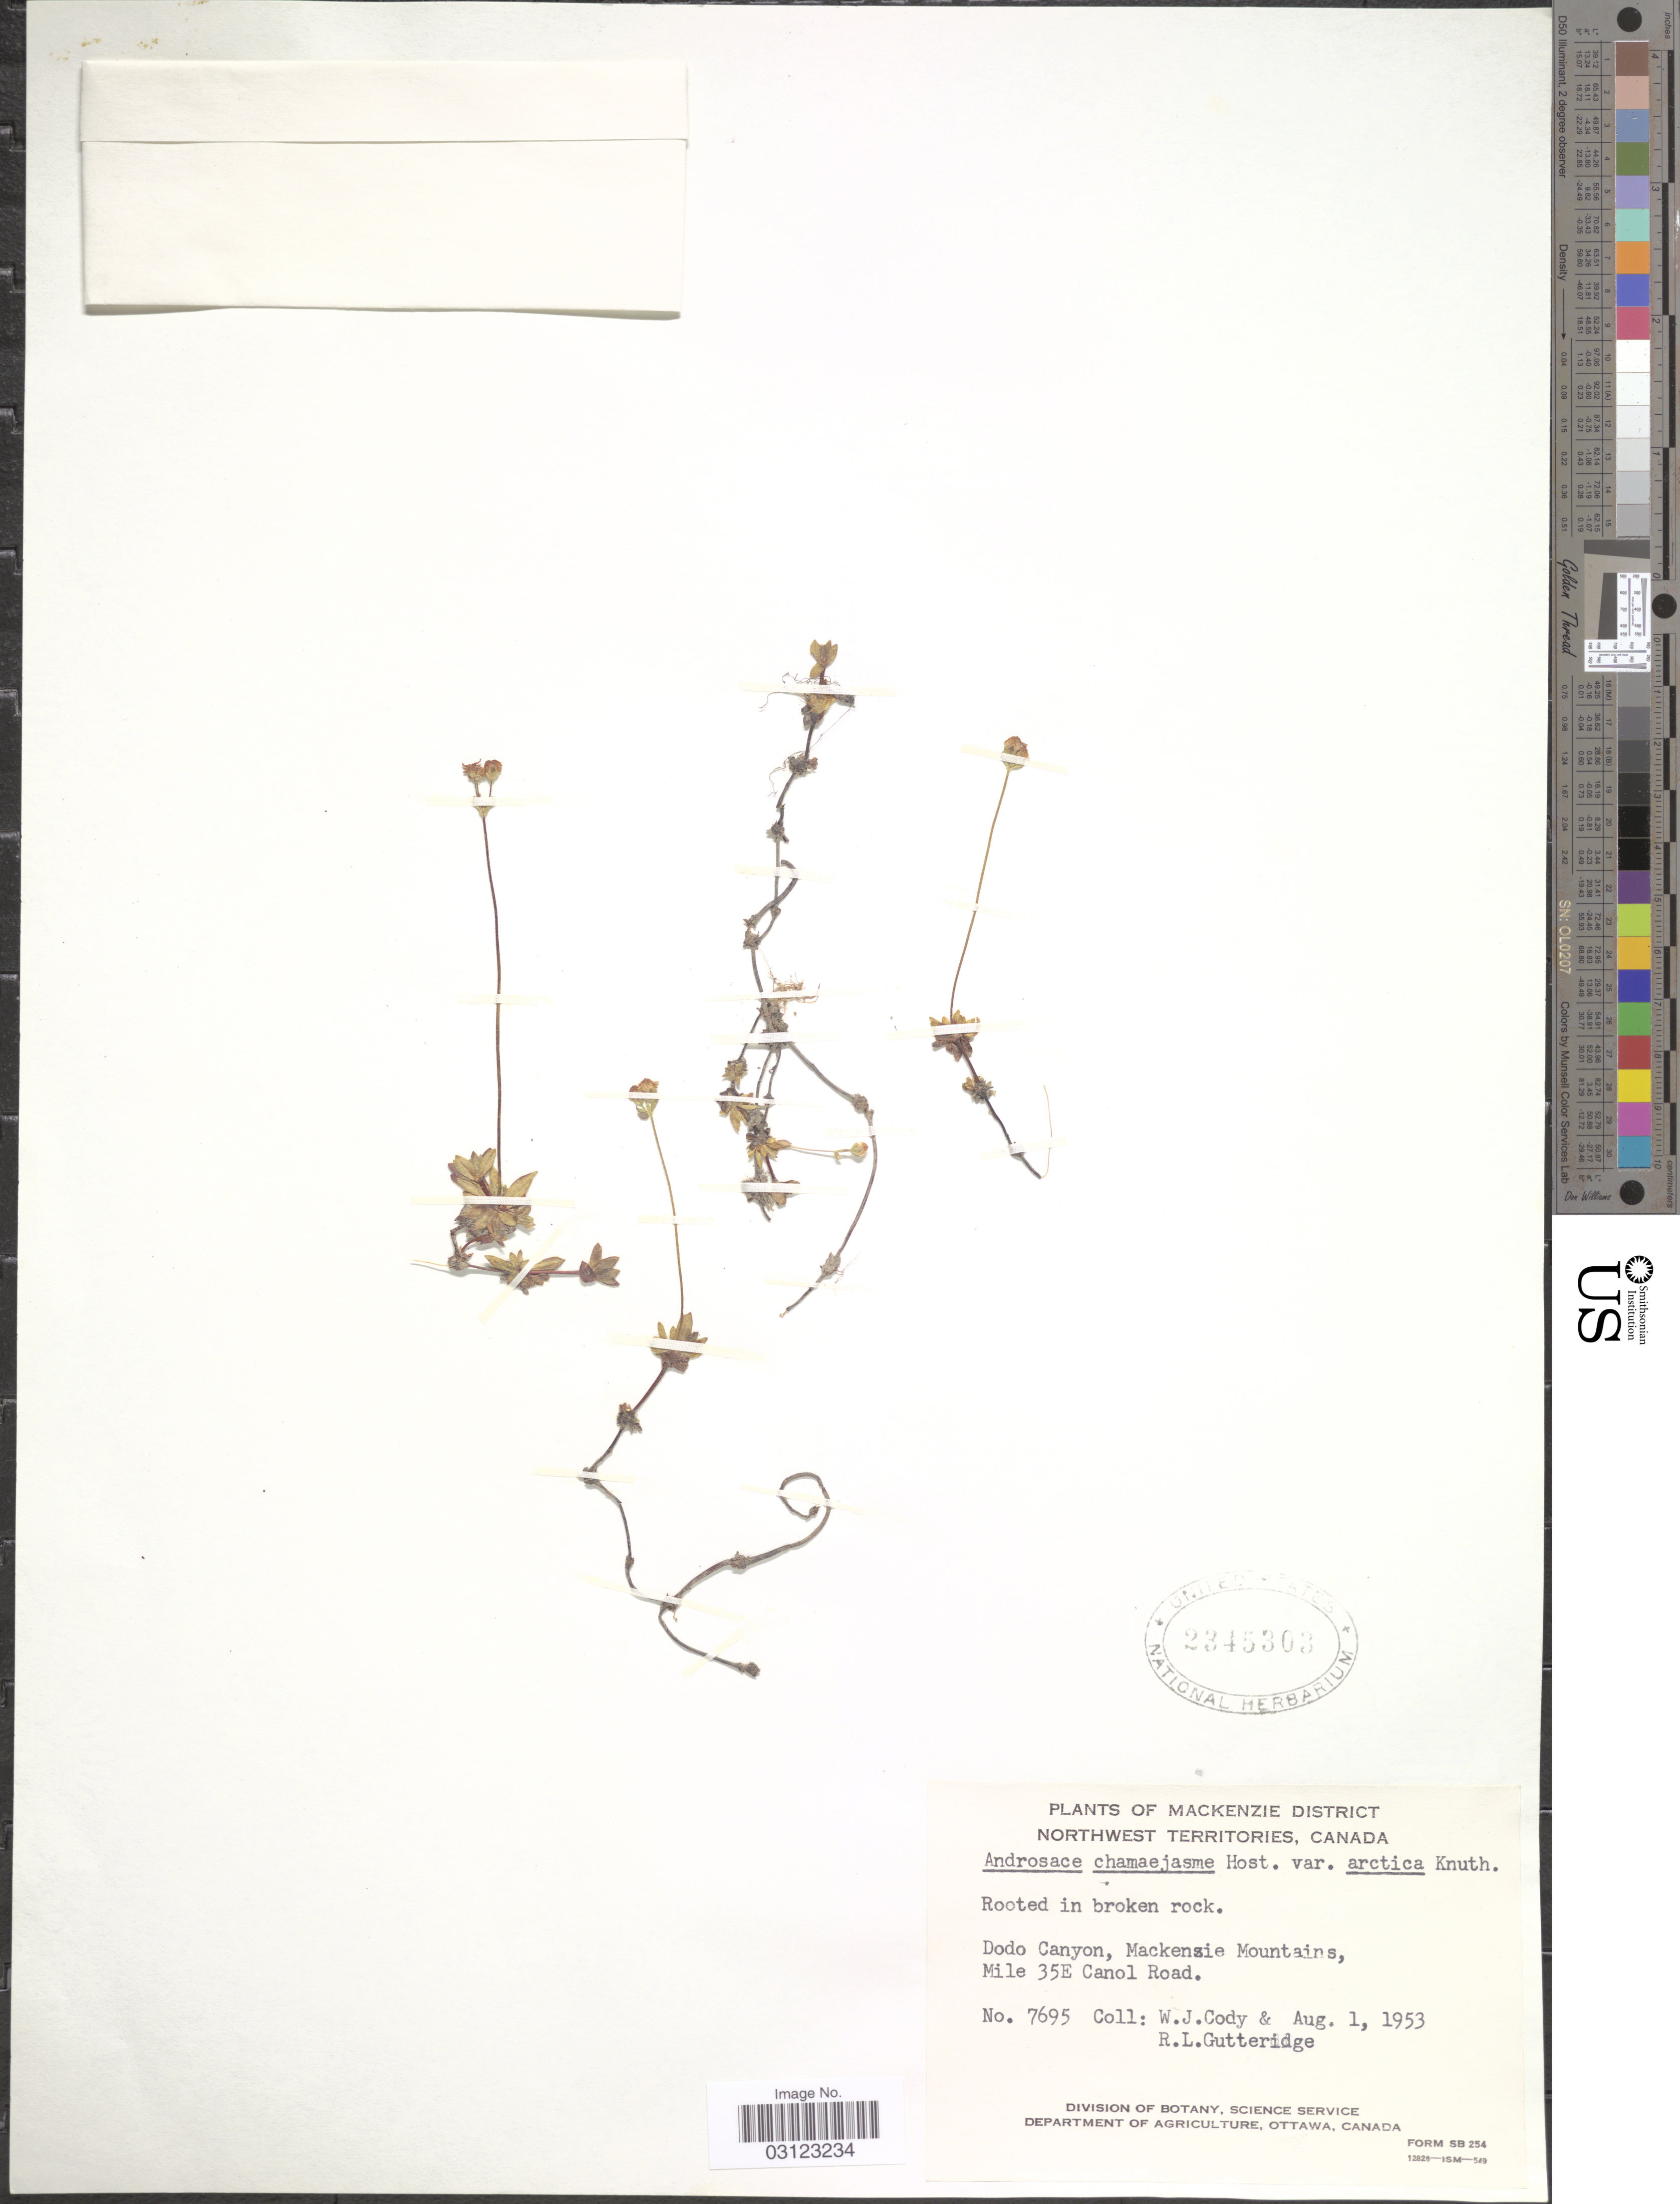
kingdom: Plantae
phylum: Tracheophyta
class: Magnoliopsida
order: Ericales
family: Primulaceae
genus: Androsace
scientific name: Androsace chamaejasme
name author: Wulfen ex Host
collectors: W. Cody & R. Gutteridge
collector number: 7695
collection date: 1953-08-01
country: Canada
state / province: Northwest Territories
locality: Mackenzie District. Dodo Canyon, Mackenzie Mountains, Mile 35E Canol Road.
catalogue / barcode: US 2345303